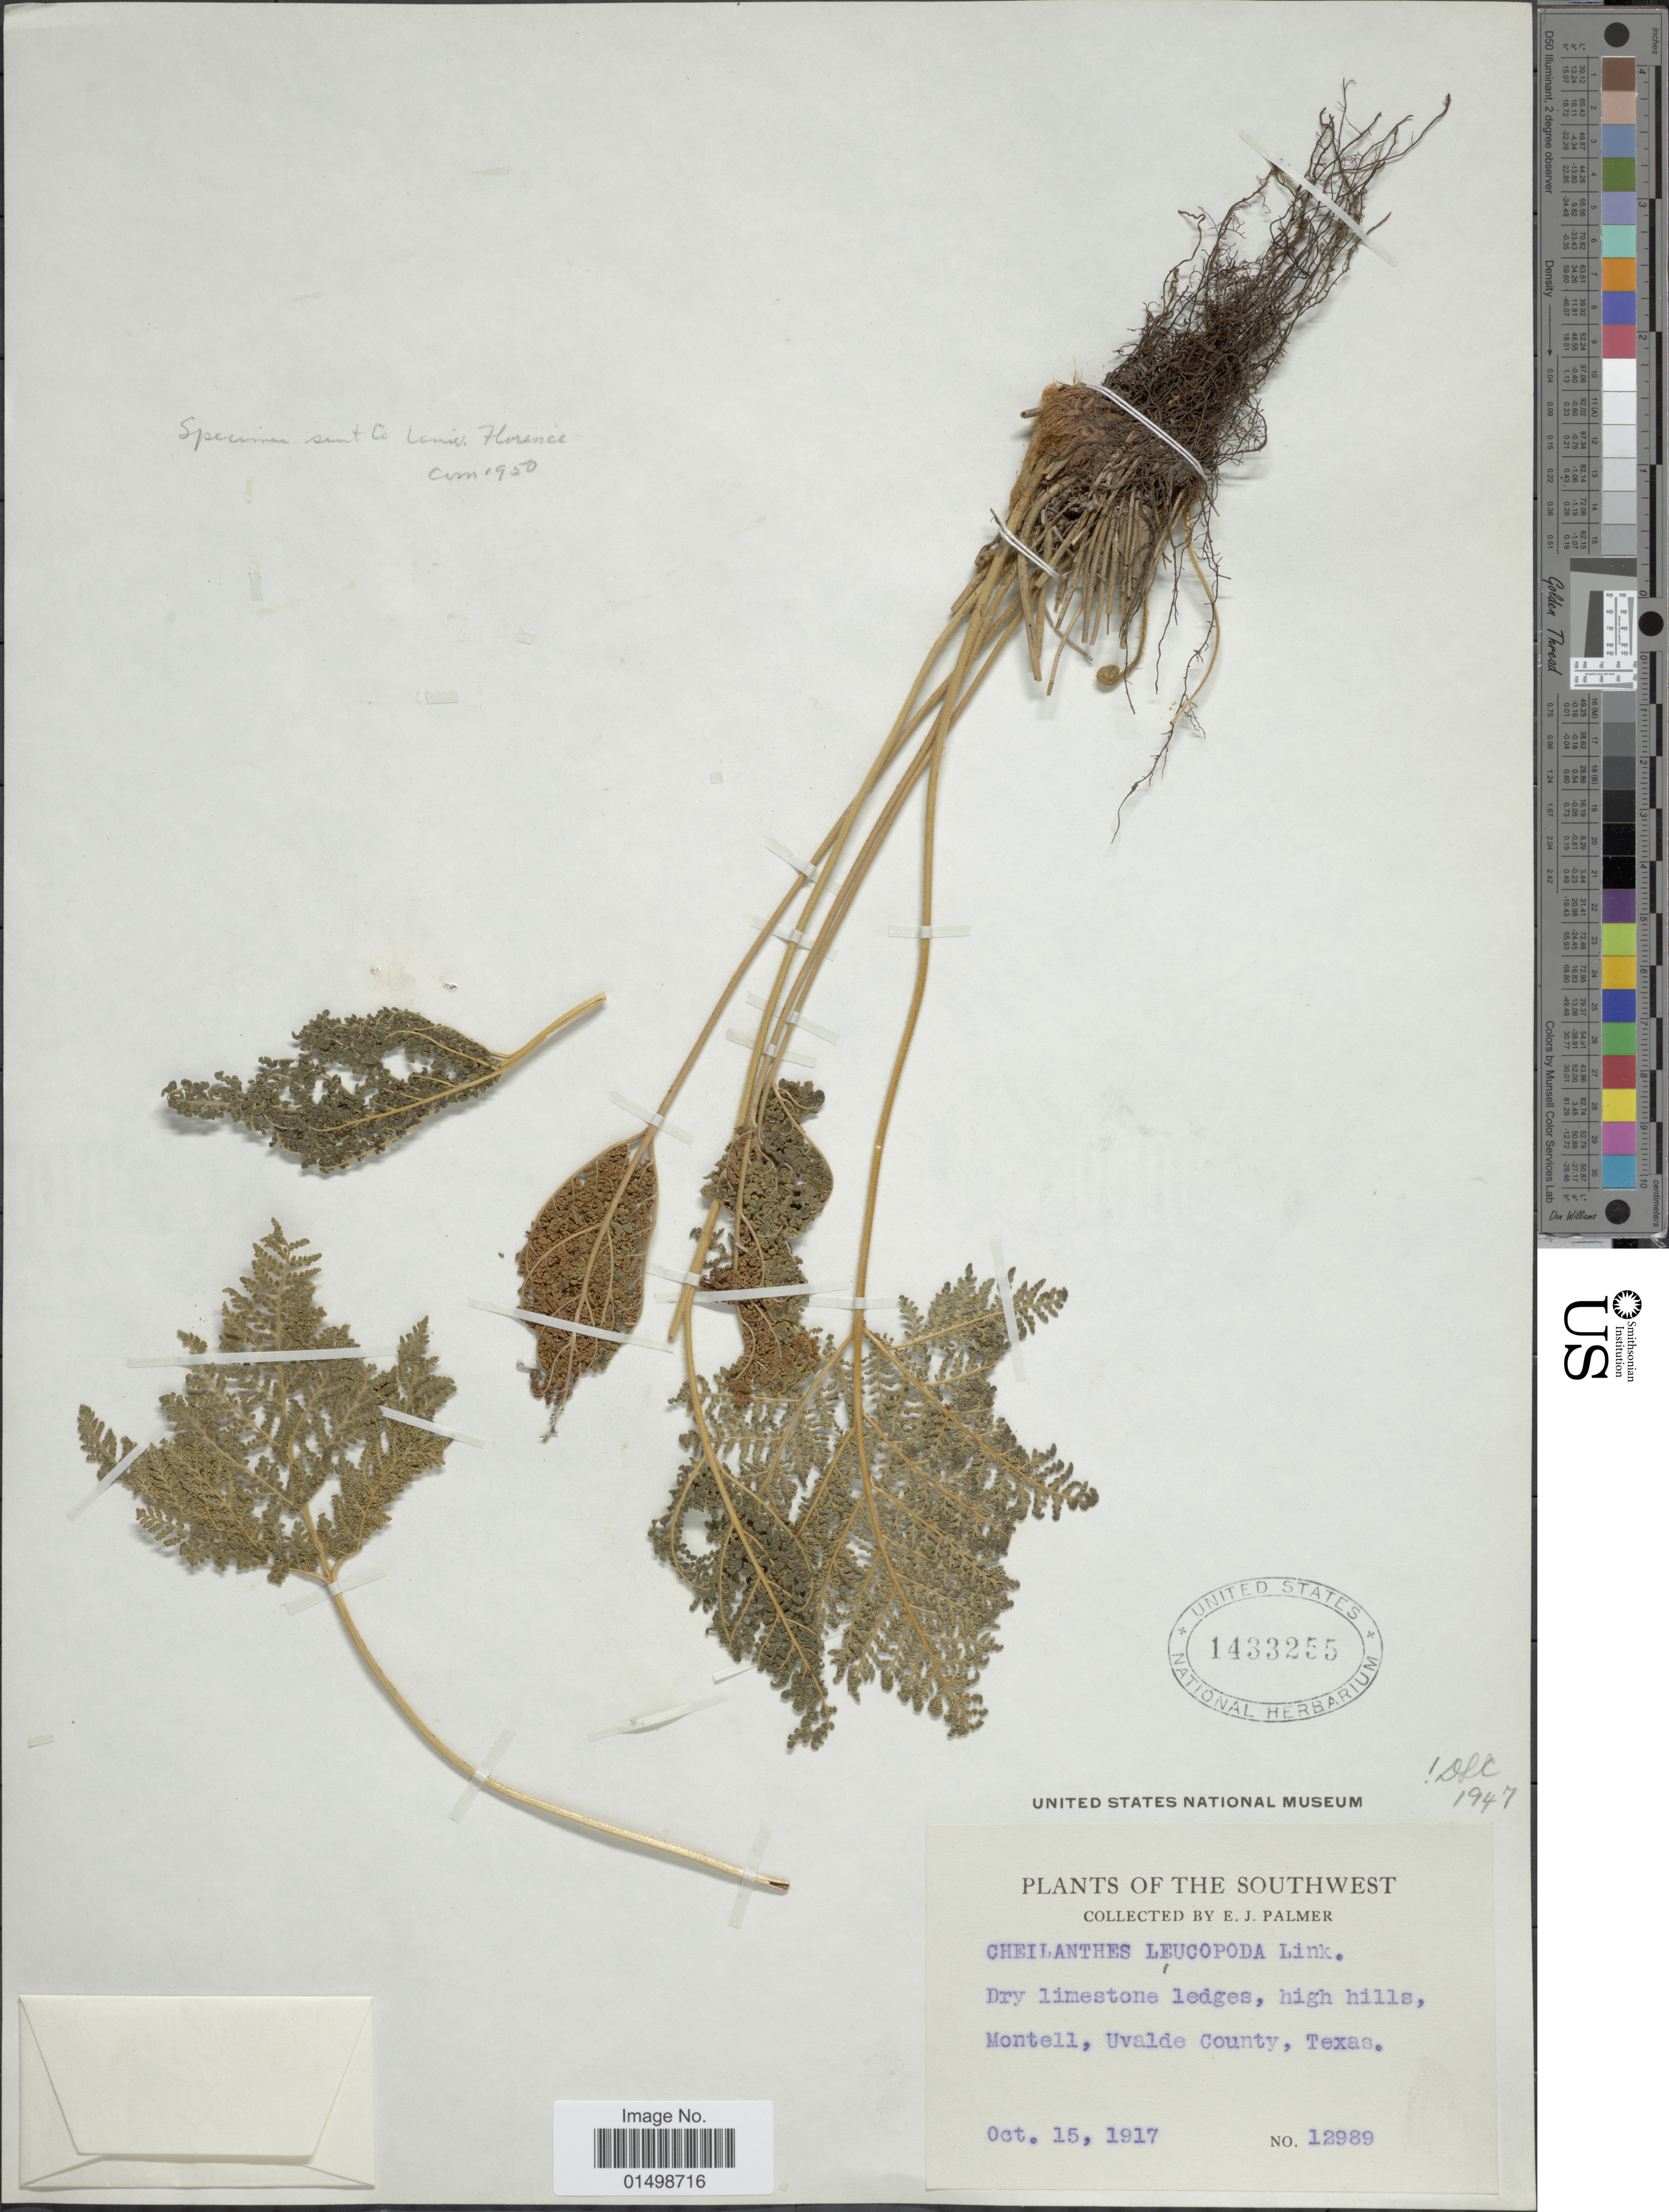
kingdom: Plantae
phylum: Tracheophyta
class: Polypodiopsida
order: Polypodiales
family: Pteridaceae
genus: Cheilanthes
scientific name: Cheilanthes leucopoda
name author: Link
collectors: E. J. Palmer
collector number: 12989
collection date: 1917-10-15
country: United States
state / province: Texas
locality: Southwest, Montell, Uvalde County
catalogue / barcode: US 1433255